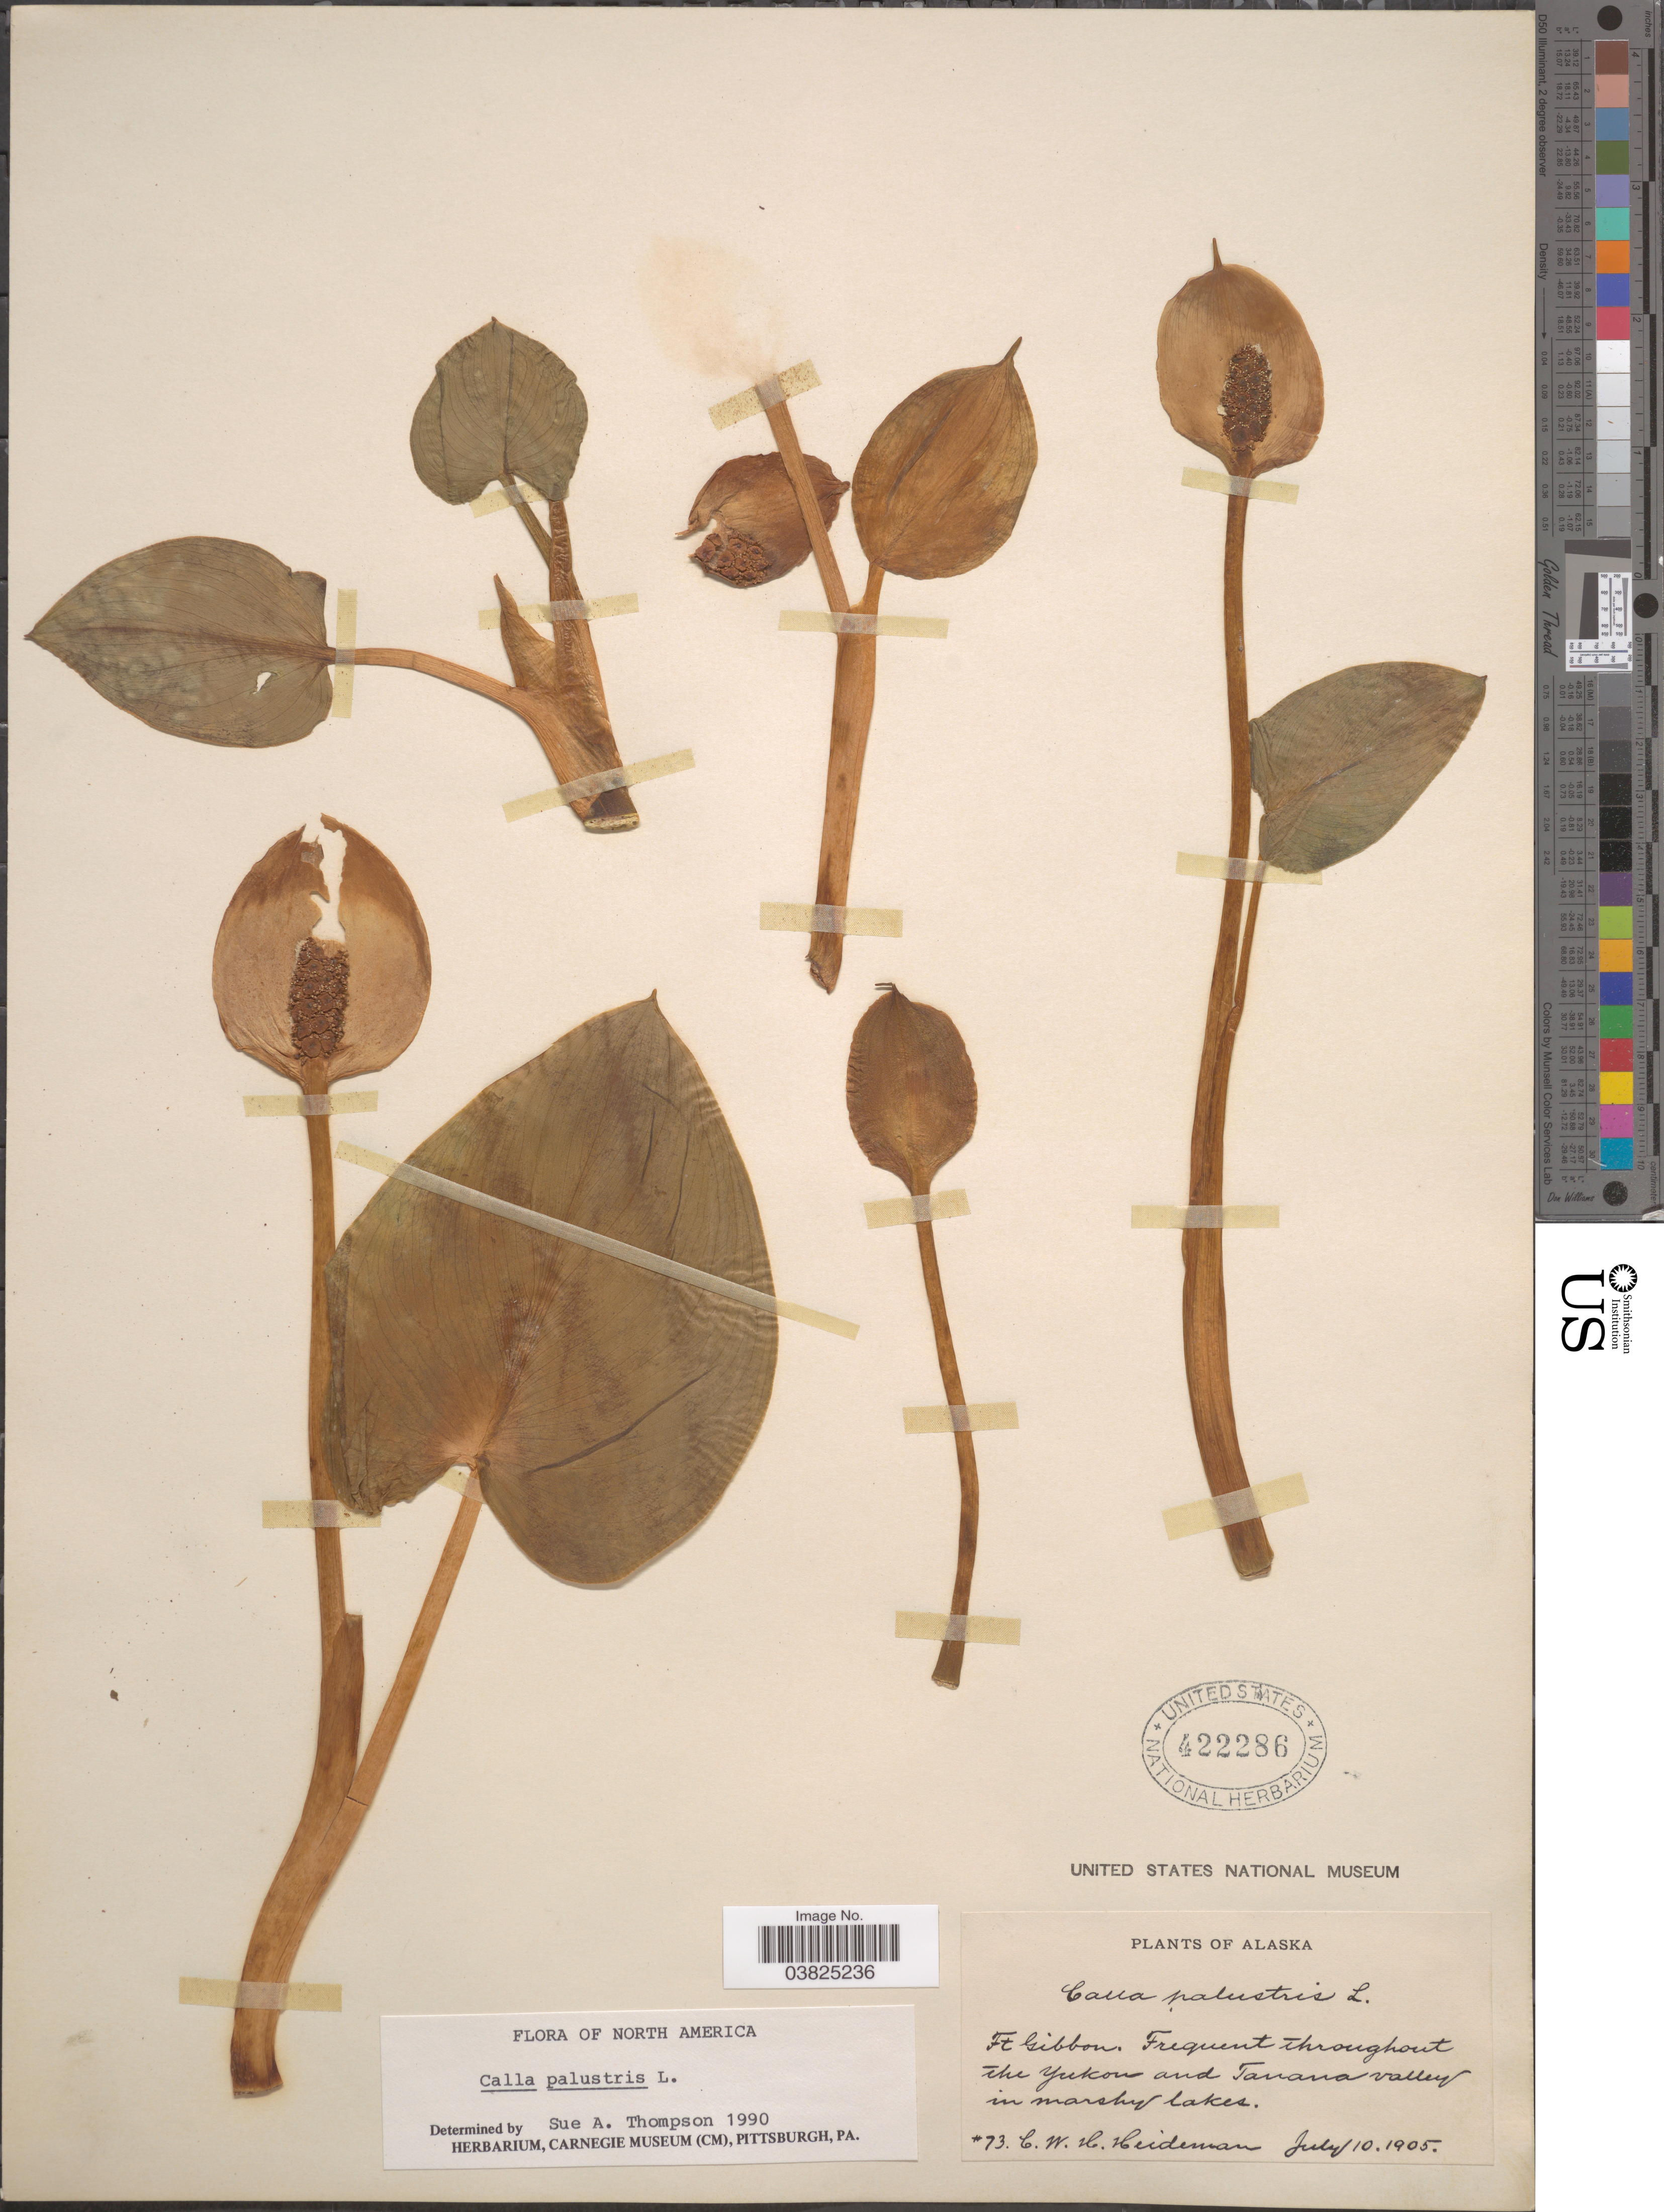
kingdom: Plantae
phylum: Tracheophyta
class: Liliopsida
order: Alismatales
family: Araceae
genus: Calla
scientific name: Calla palustris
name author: L.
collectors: C. Heideman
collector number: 73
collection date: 1905-07-10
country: United States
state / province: Alaska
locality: Ft Gibbon. Throughout the Yukon and Tanana valley.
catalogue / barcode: US 422286